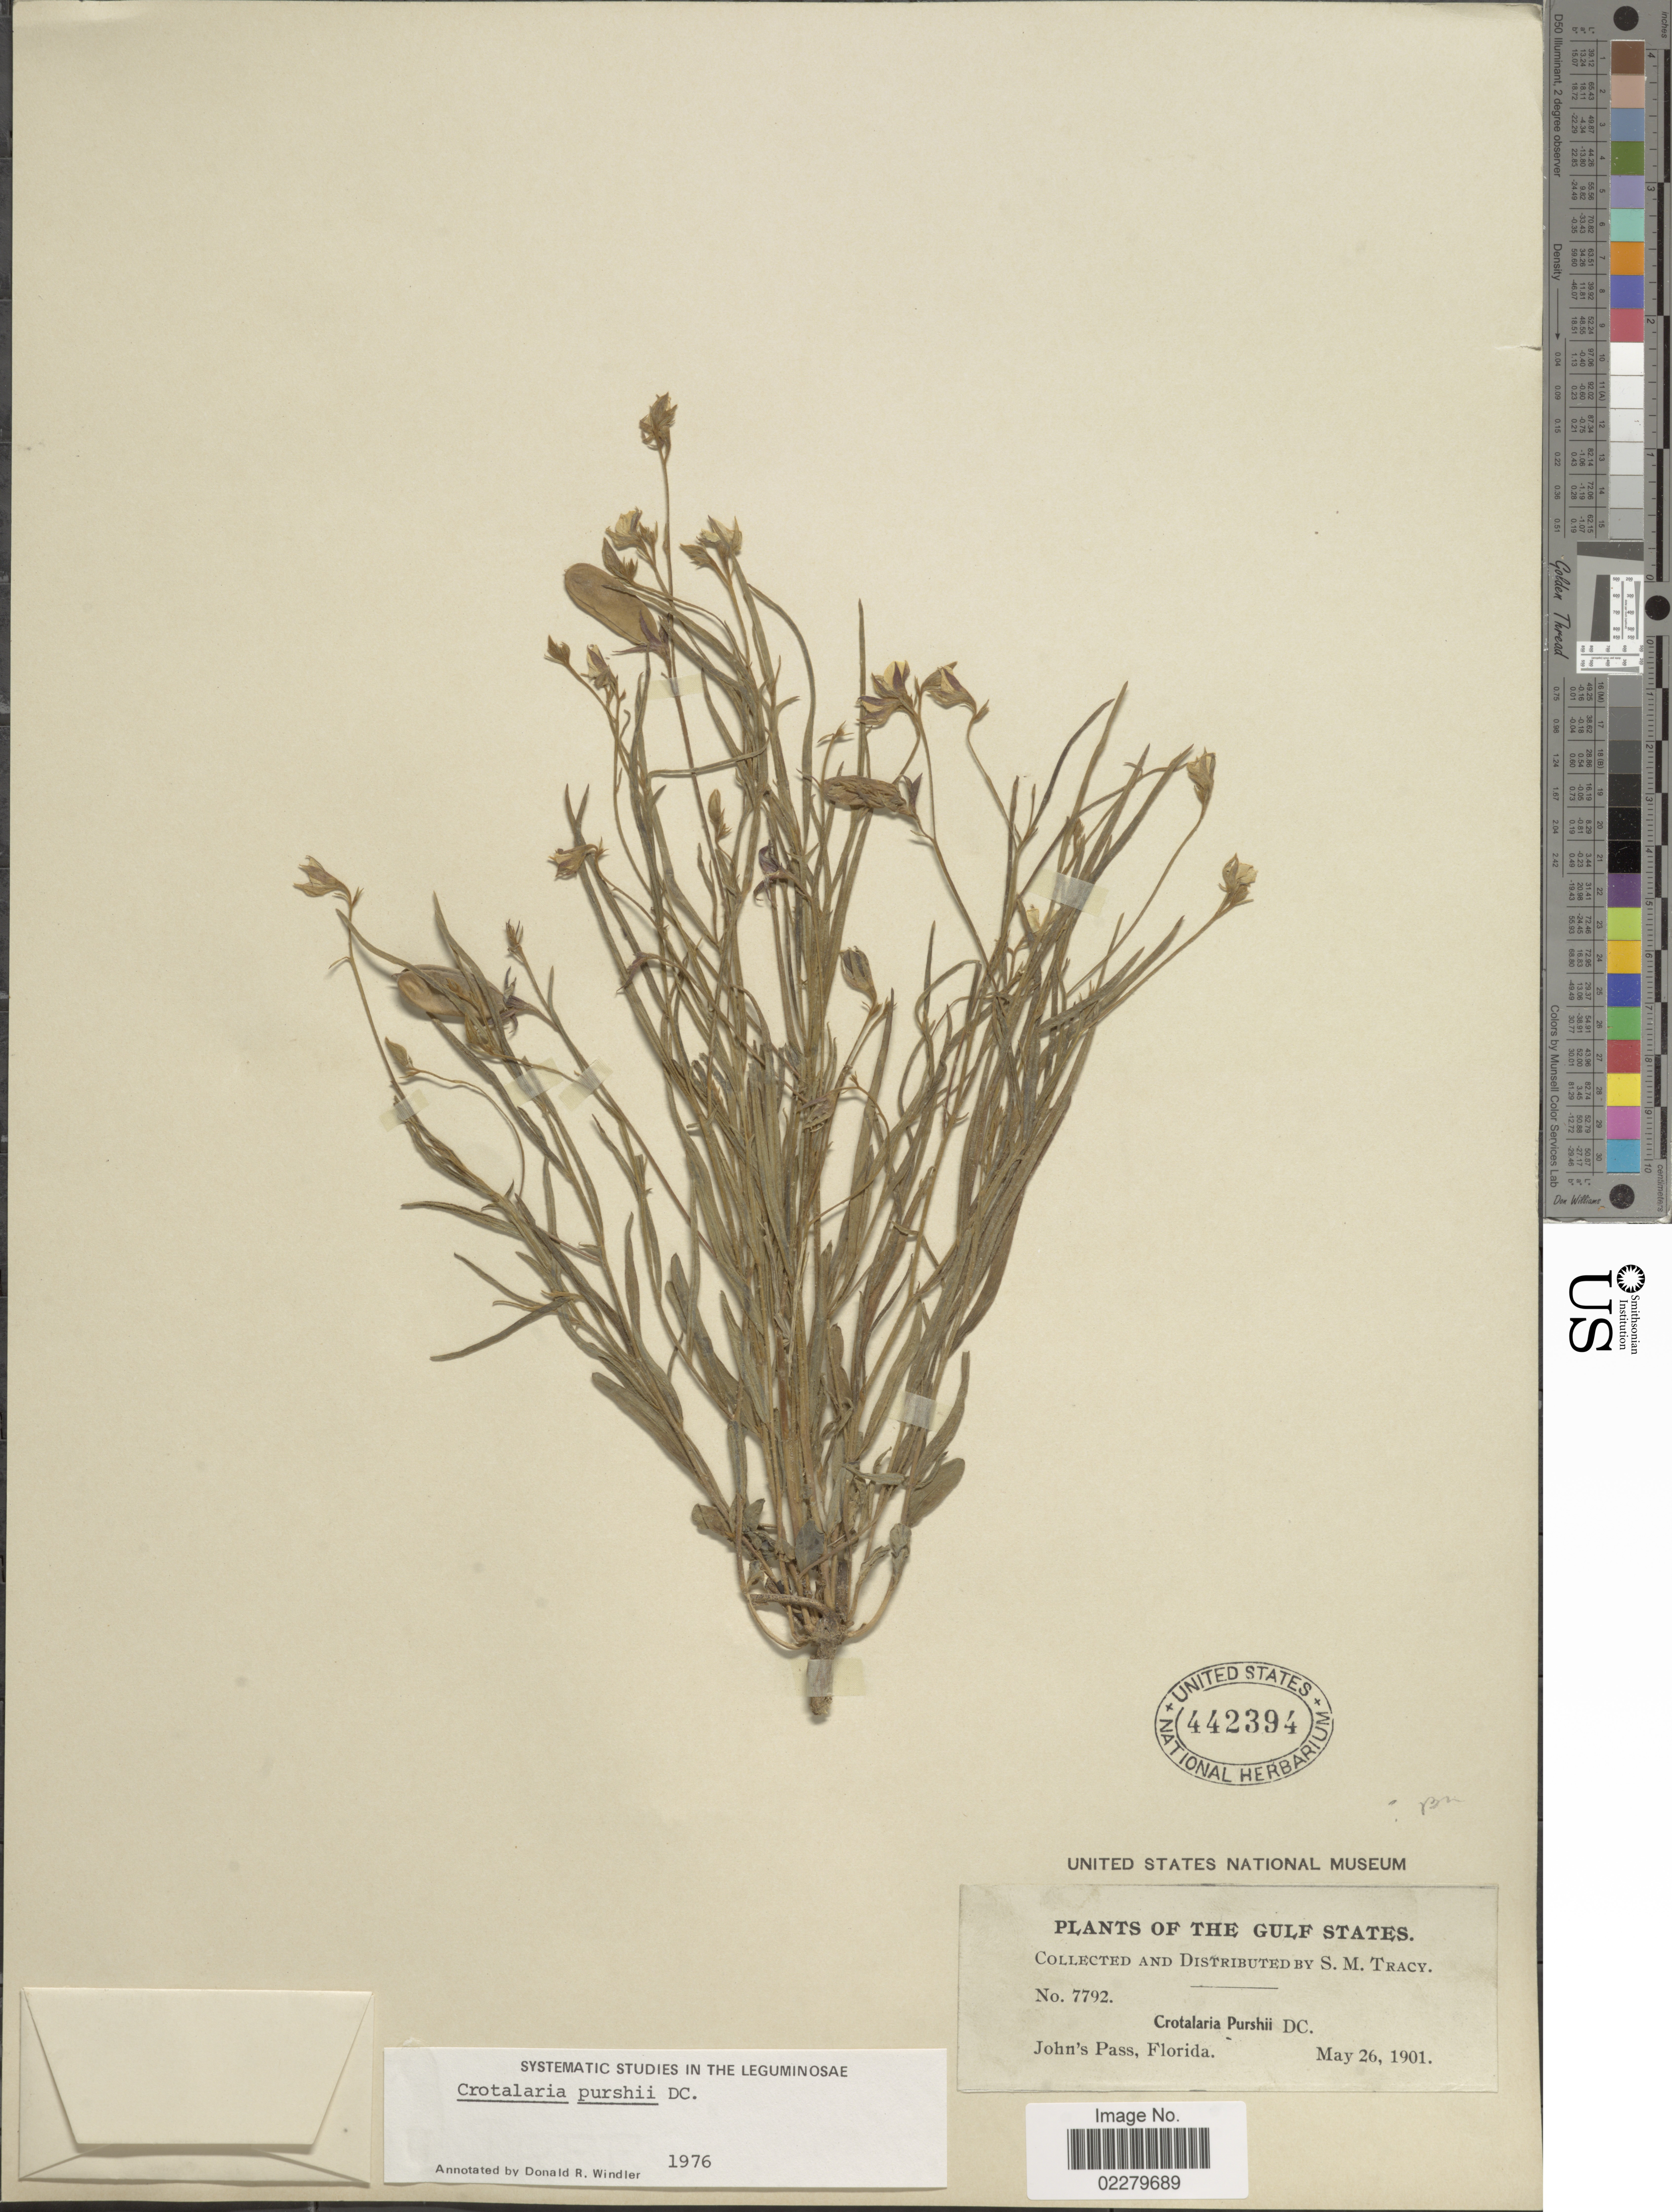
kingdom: Plantae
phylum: Tracheophyta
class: Magnoliopsida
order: Fabales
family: Fabaceae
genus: Crotalaria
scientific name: Crotalaria purshii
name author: DC.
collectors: S. M. Tracy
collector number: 7792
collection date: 1901-05-26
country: United States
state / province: Florida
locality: Gulf States. John's Pass, Florida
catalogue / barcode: US 442394